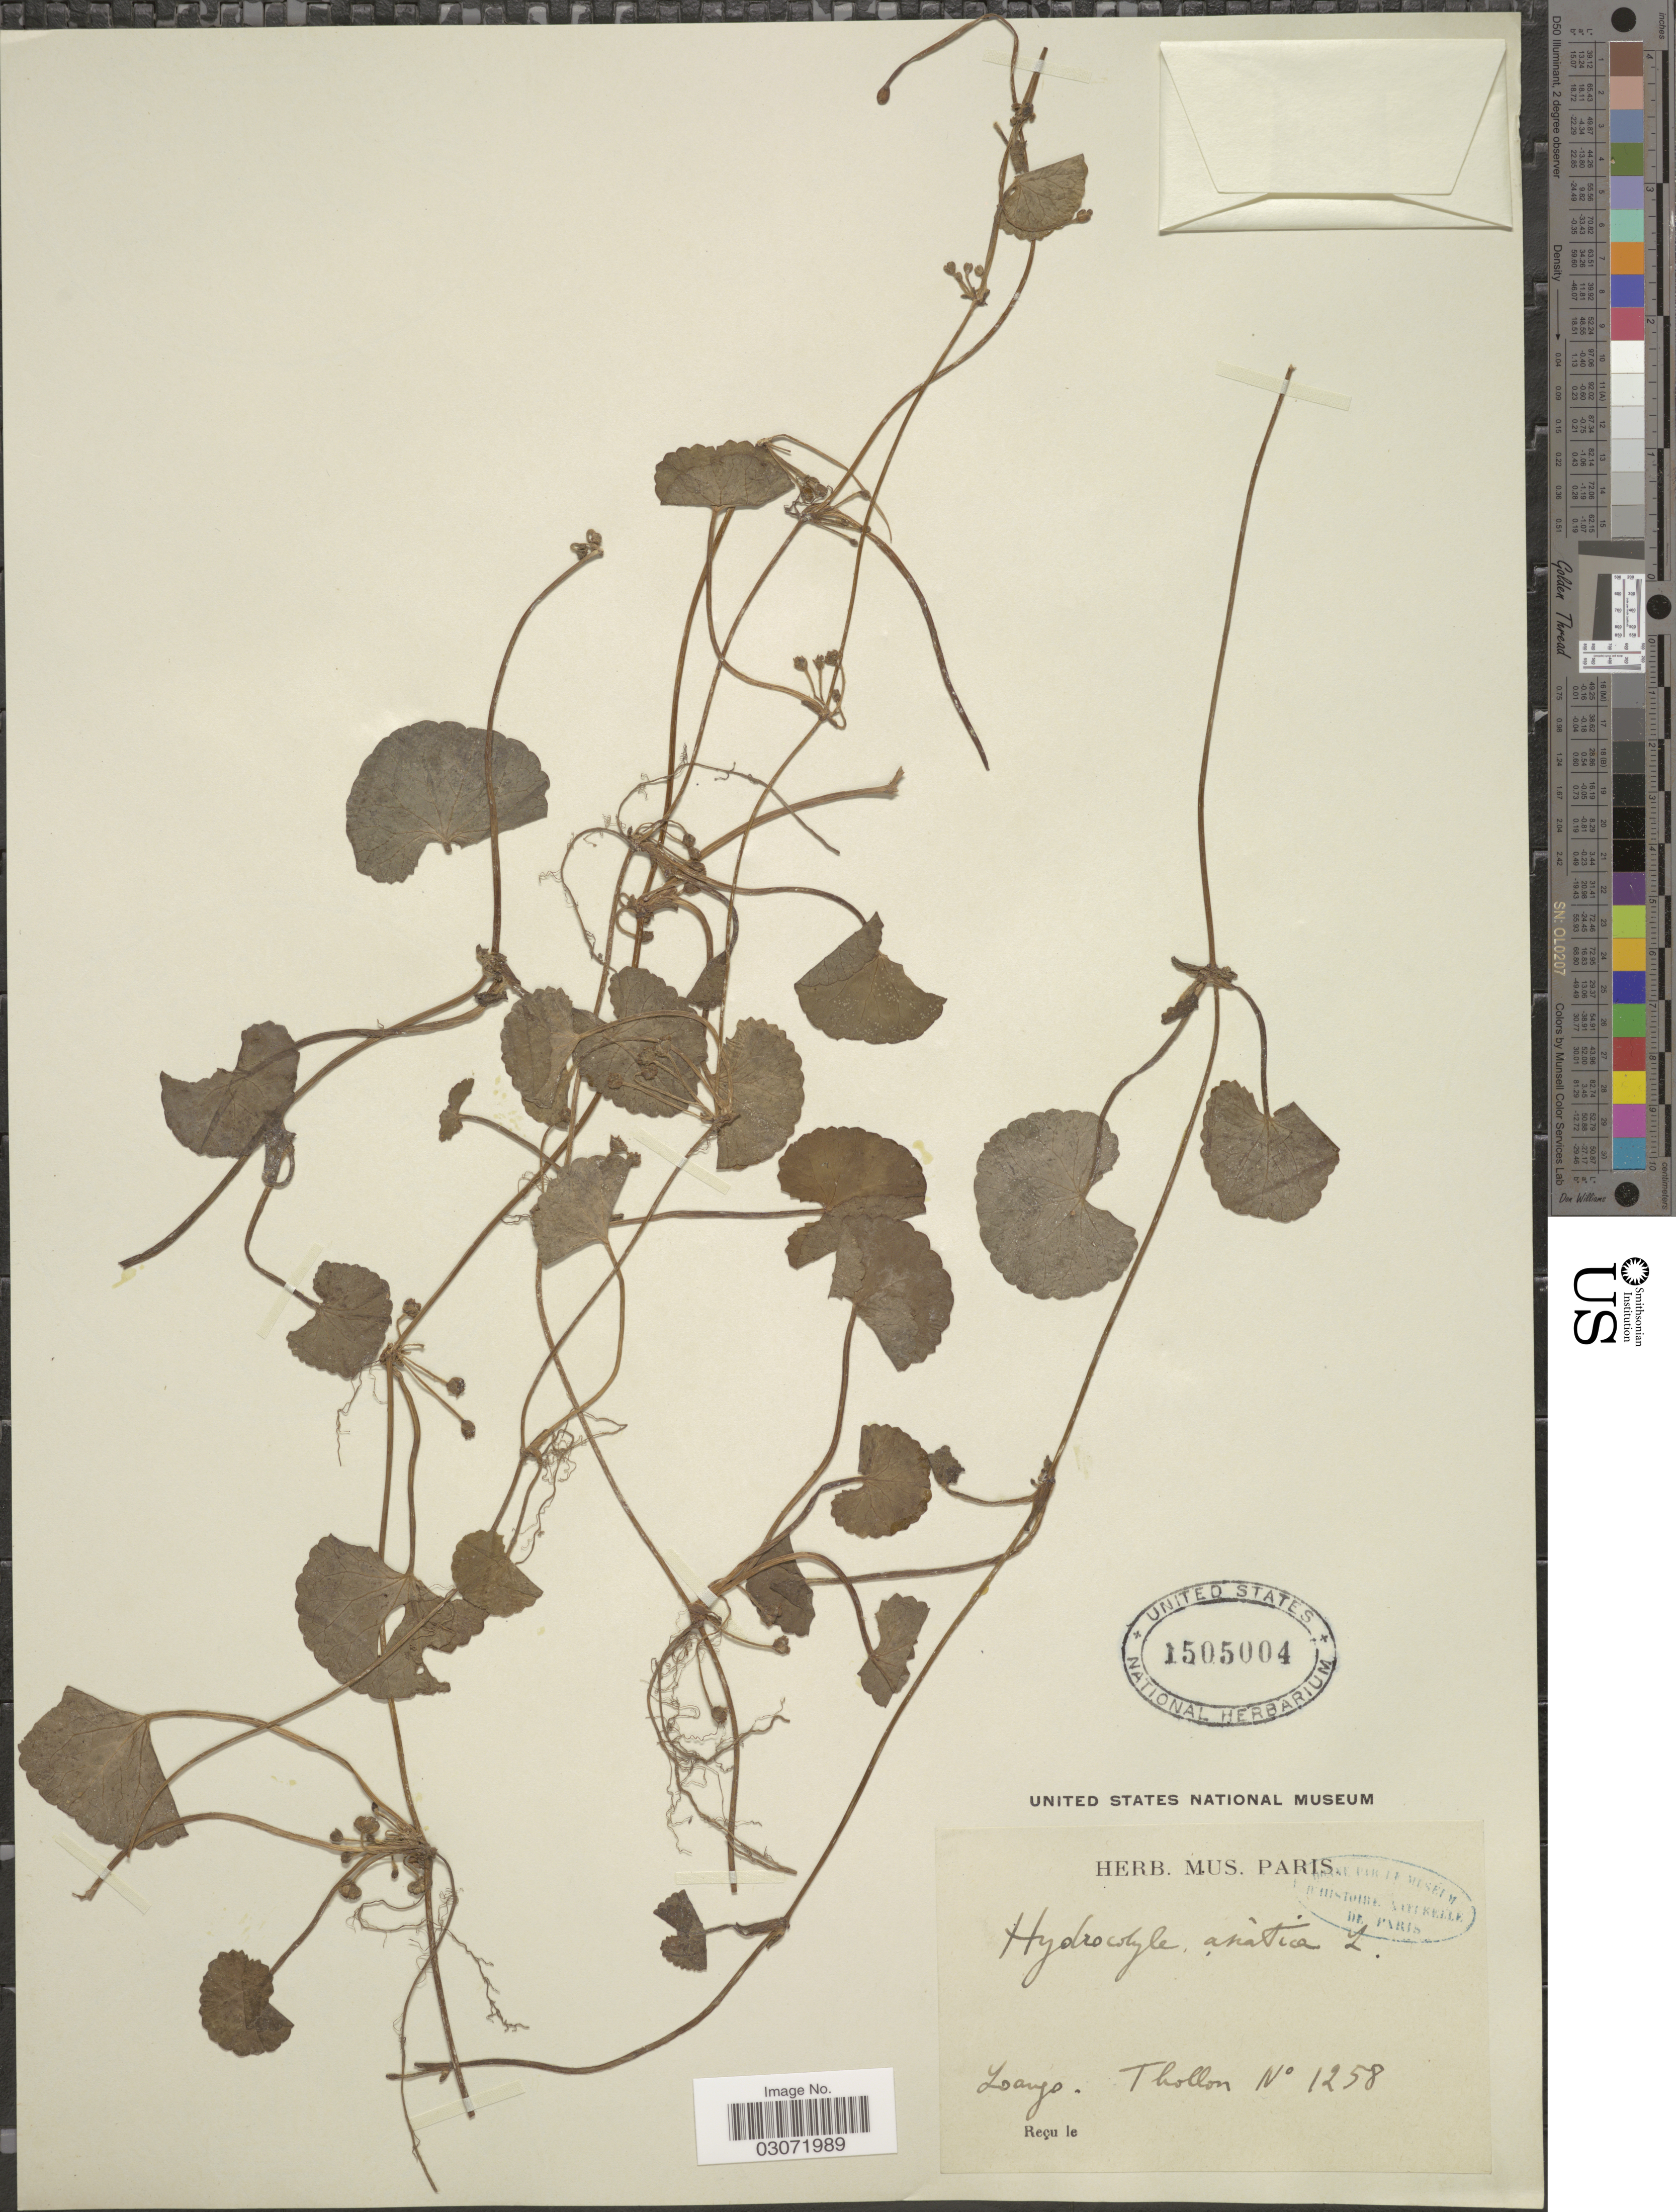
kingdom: Plantae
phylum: Tracheophyta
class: Magnoliopsida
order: Apiales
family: Apiaceae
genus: Centella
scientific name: Centella asiatica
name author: (L.) Urb.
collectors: Thollon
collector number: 1258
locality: Loango.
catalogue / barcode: US 1505004